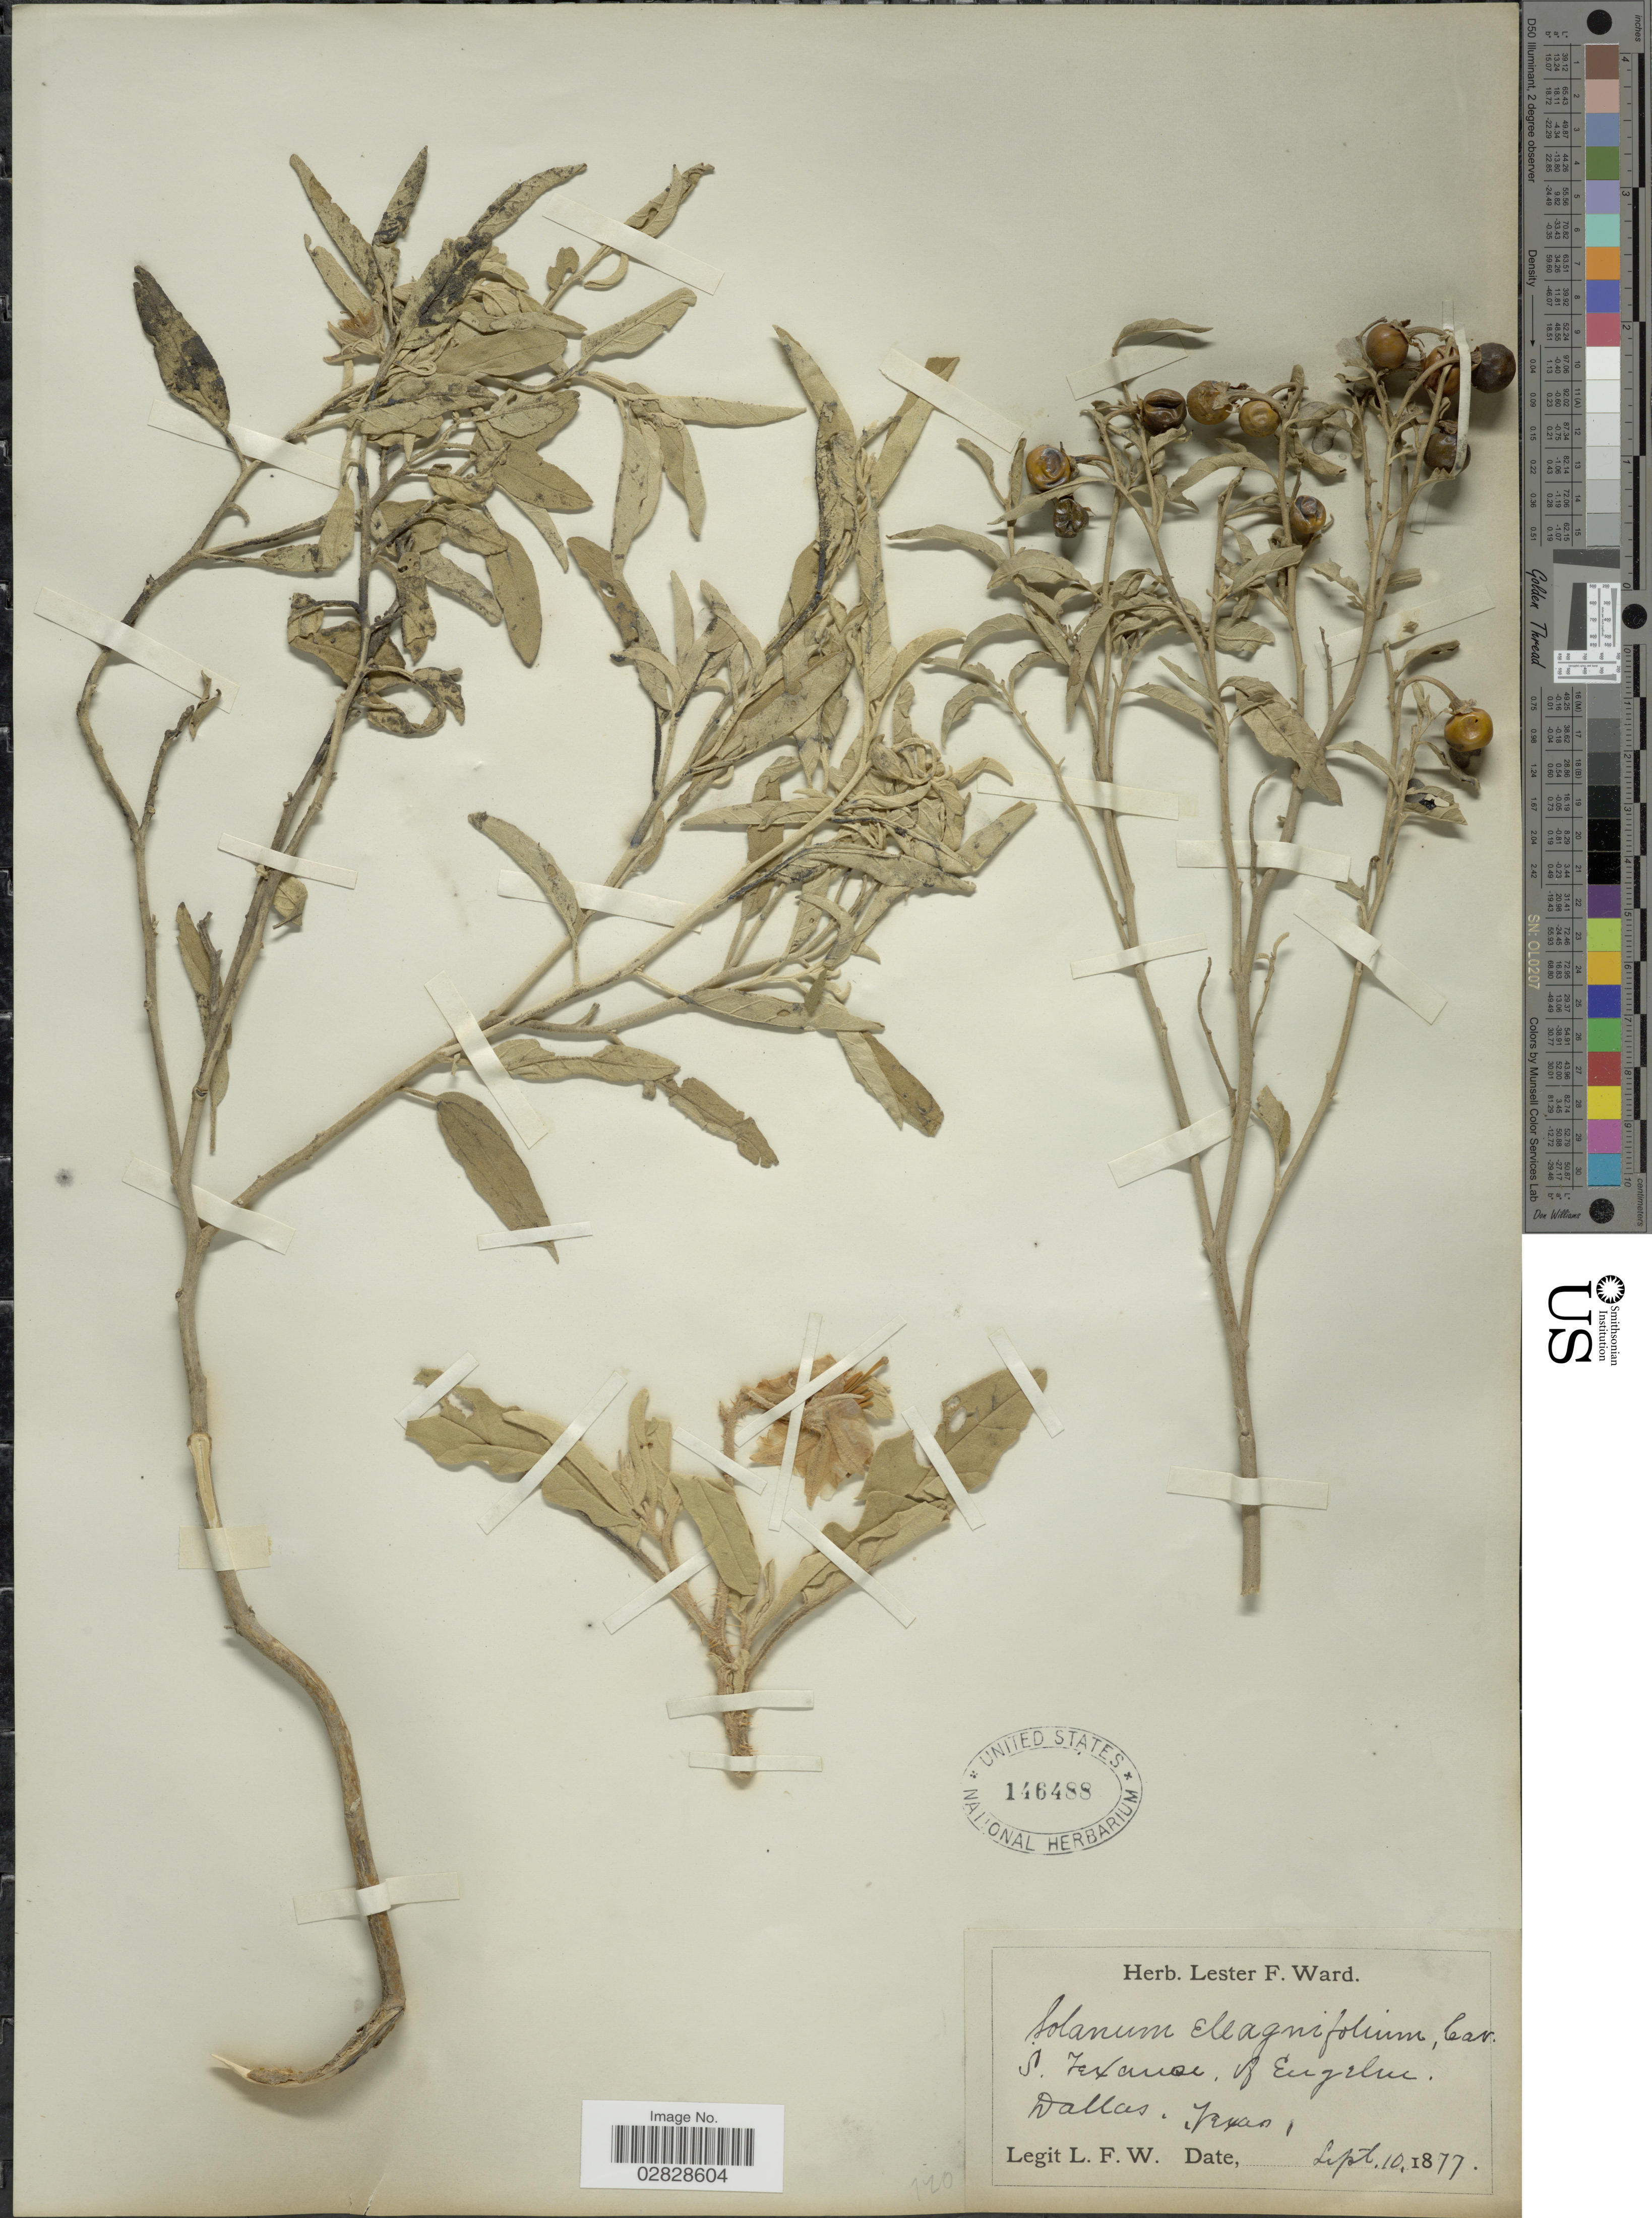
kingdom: Plantae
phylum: Tracheophyta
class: Magnoliopsida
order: Solanales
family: Solanaceae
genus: Solanum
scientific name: Solanum elaeagnifolium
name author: Cav.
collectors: L. F. Ward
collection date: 1877-09-10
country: United States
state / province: Texas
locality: Dallas.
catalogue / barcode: US 146488